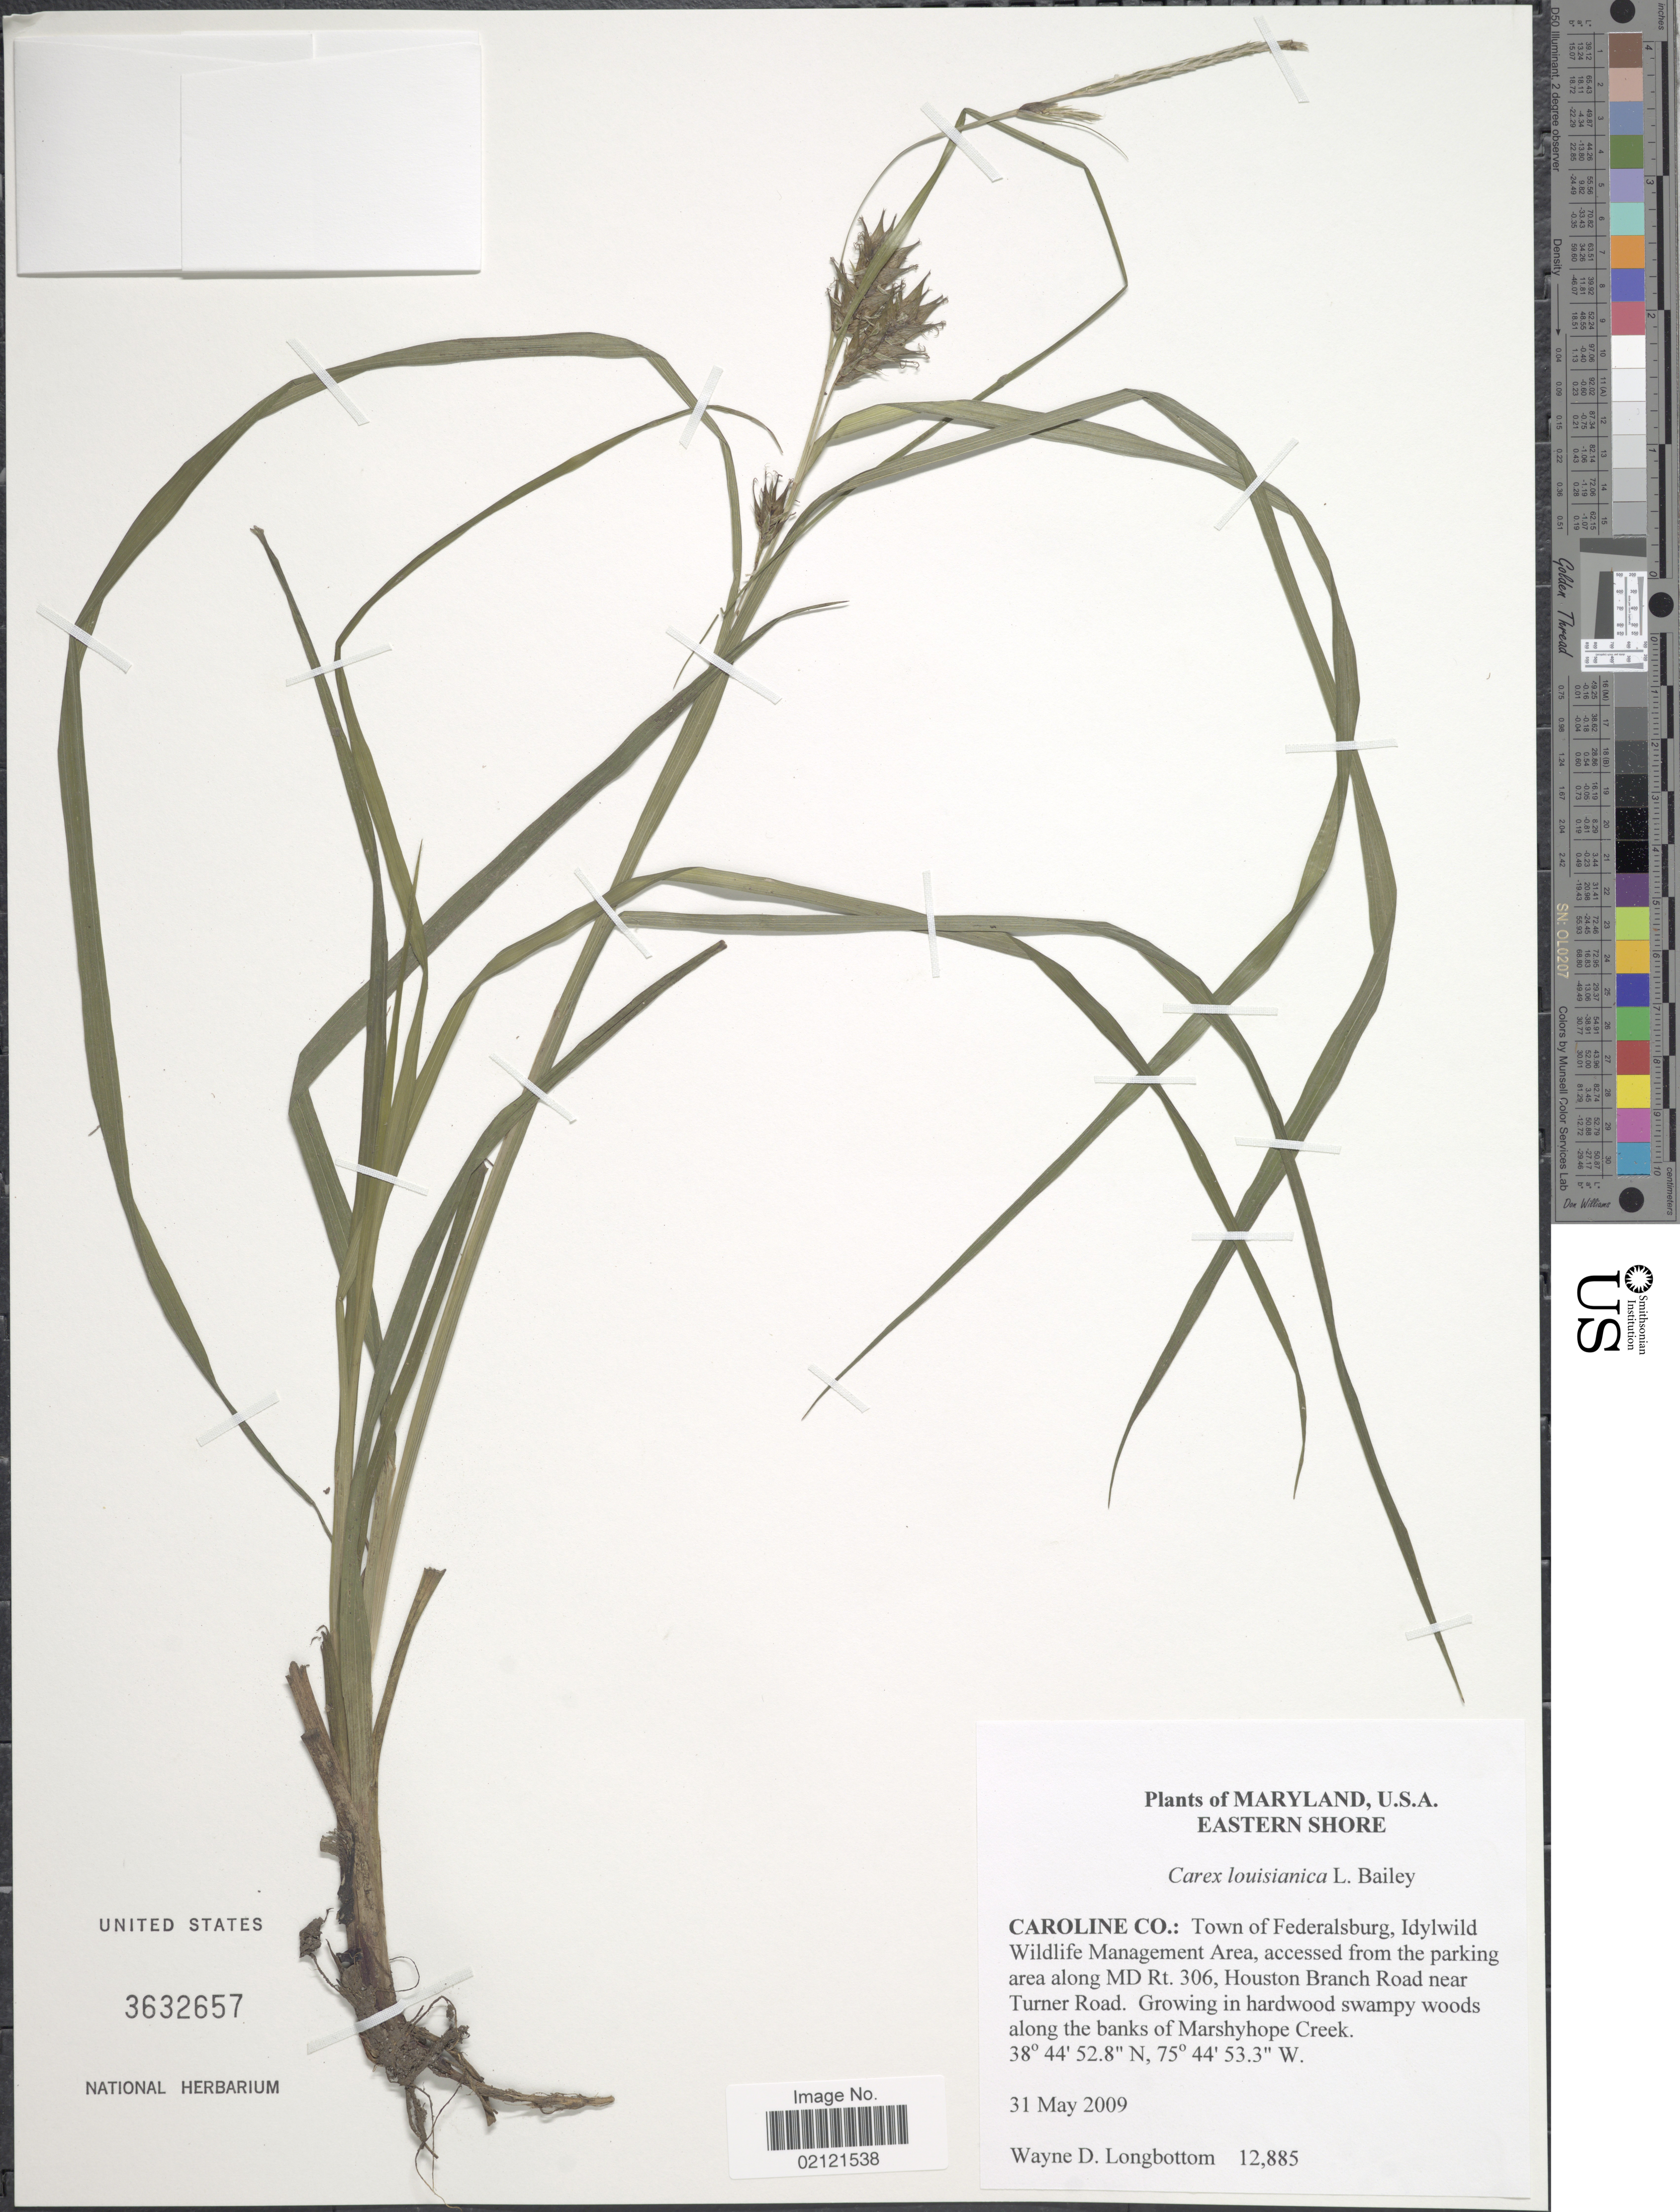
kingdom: Plantae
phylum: Tracheophyta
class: Liliopsida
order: Poales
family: Cyperaceae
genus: Carex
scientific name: Carex louisianica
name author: L.H. Bailey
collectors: W. D. Longbottom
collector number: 12885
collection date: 2009-05-31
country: United States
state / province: Maryland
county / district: Caroline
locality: Eastern Shore, Town of Federalsburg, Idylwild area along Management, Area, accessed from the parking area along MD Rt. 306, Houston Branch Road near Turner Road. Growing in hardwood swampy woods along the banks of Marshyhope Creek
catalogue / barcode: US 3632657